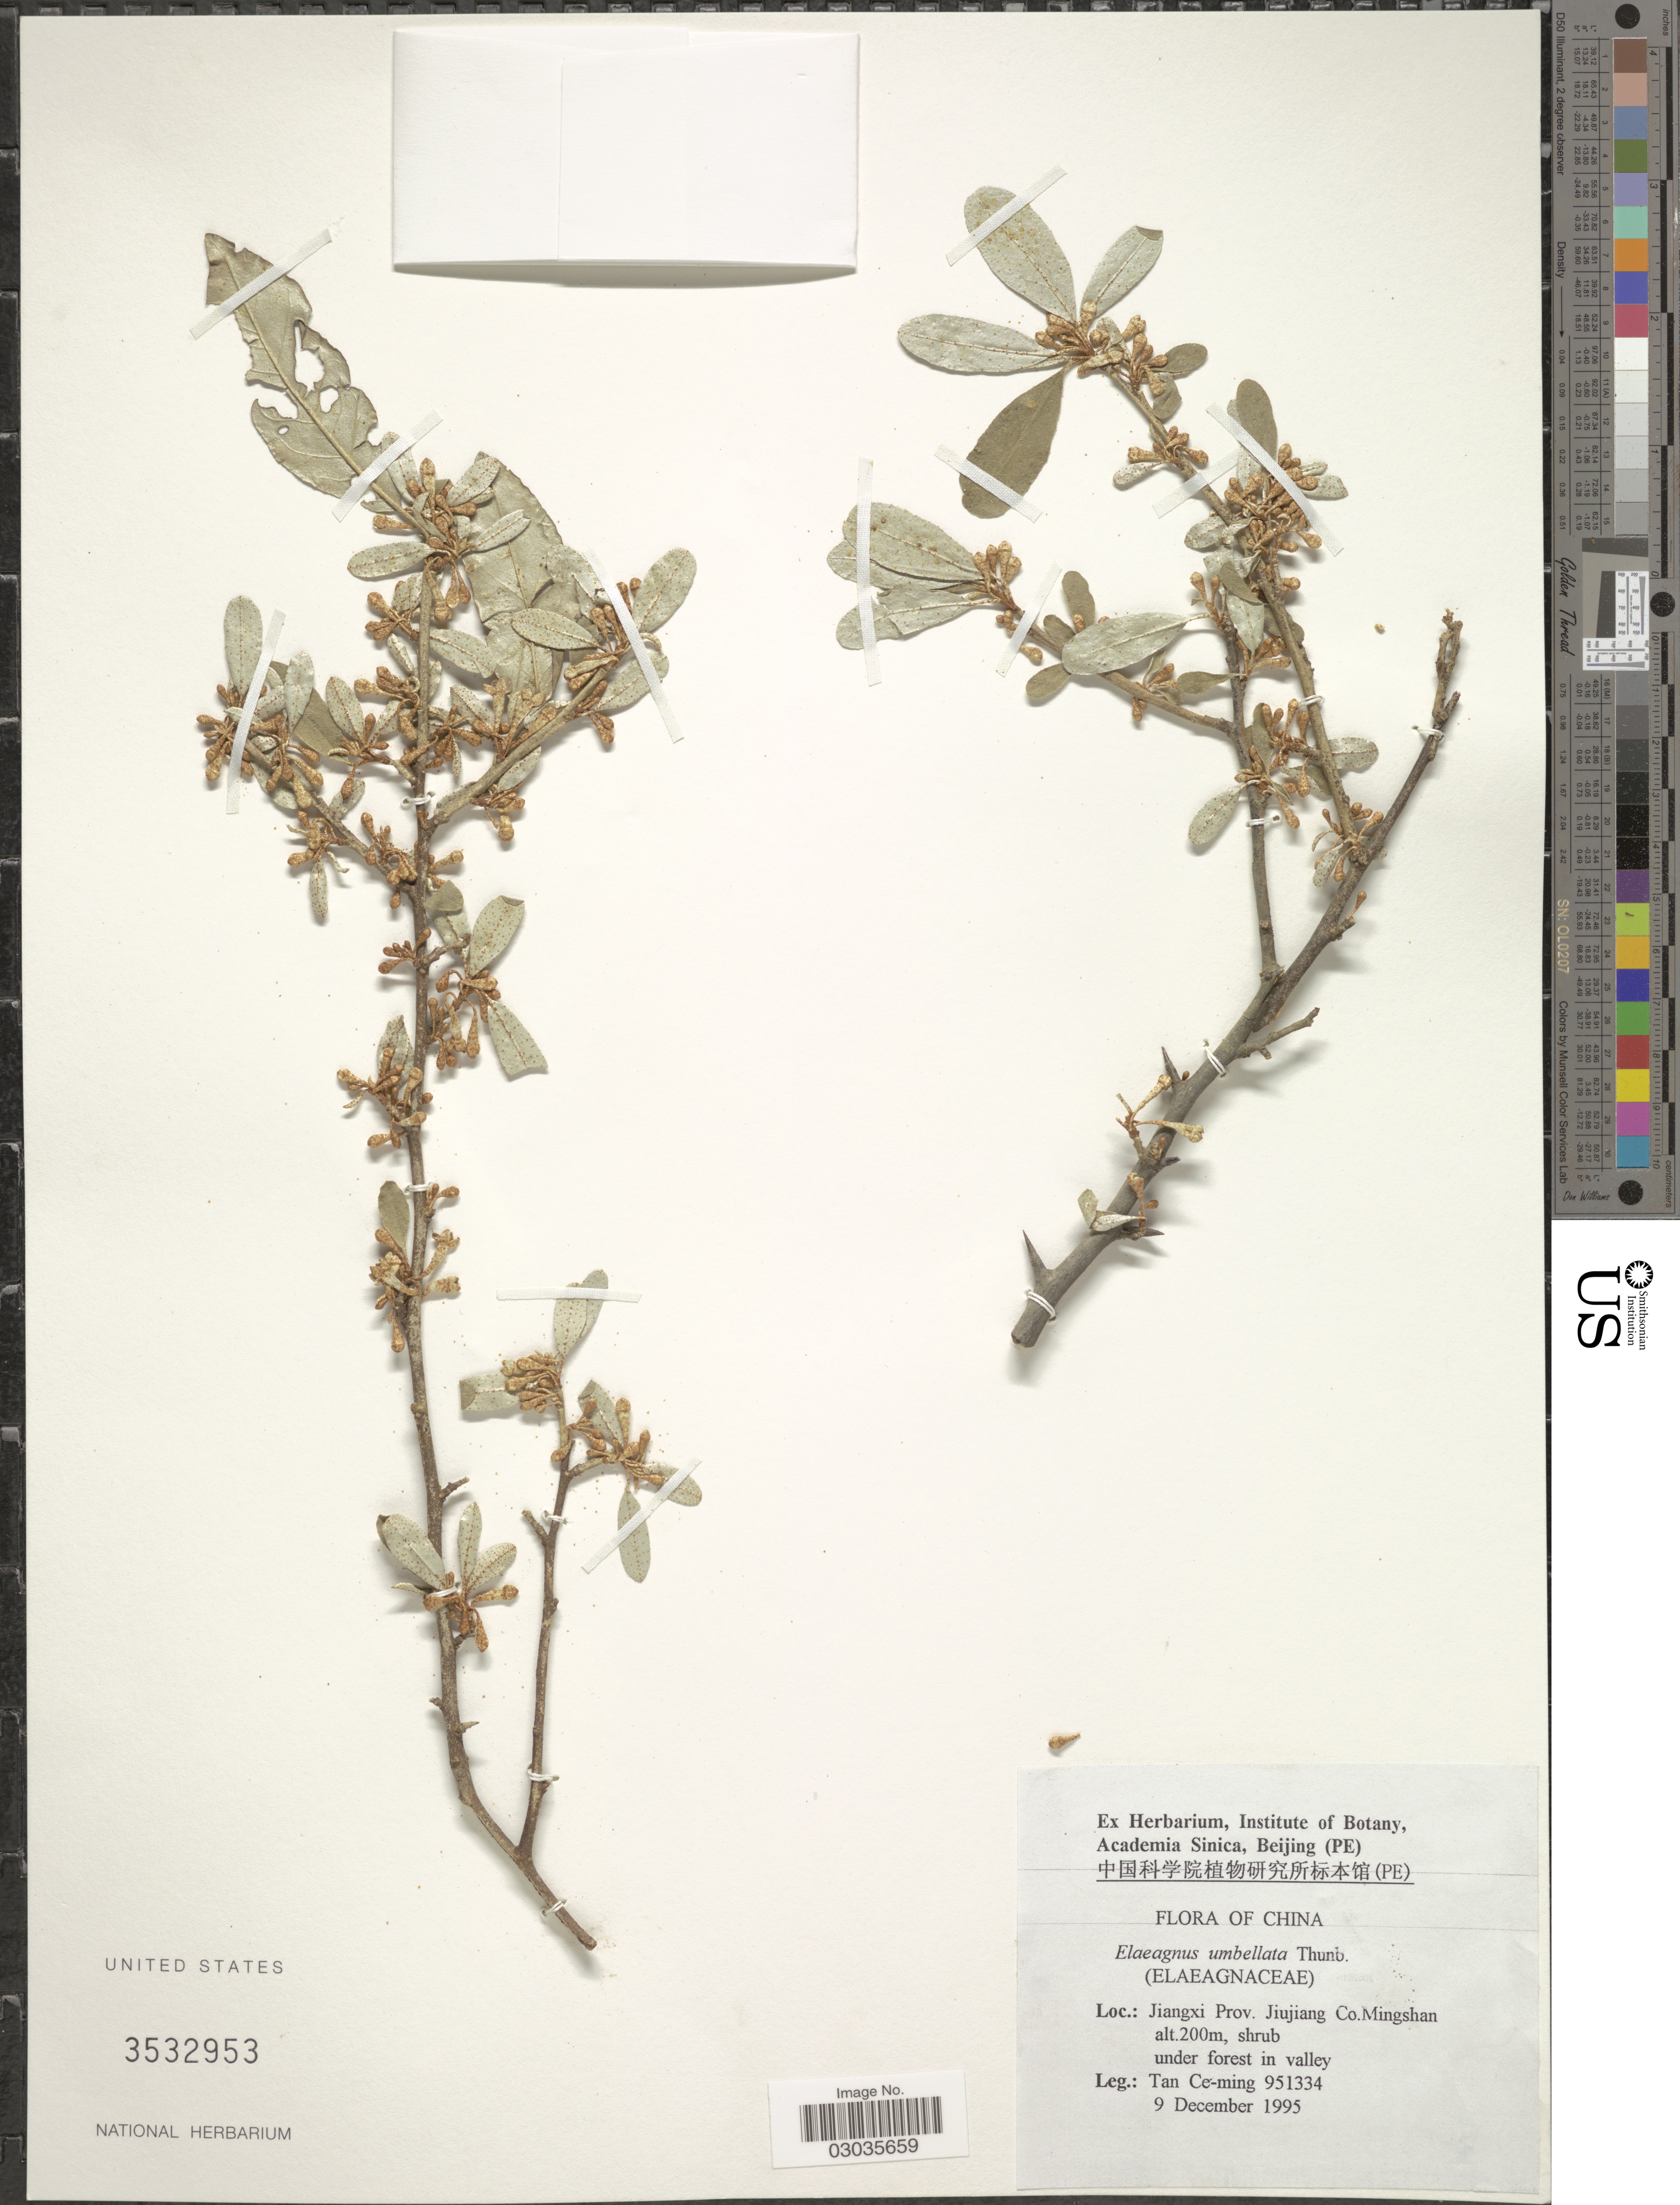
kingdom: Plantae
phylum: Tracheophyta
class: Magnoliopsida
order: Rosales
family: Elaeagnaceae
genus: Elaeagnus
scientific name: Elaeagnus umbellata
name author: Thunb.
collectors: Tan Ce-Ming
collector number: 951334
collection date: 1995-12-09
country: China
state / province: Jiangxi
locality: Jiujiang Co. Mingshan.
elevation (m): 200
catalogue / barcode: US 3532953